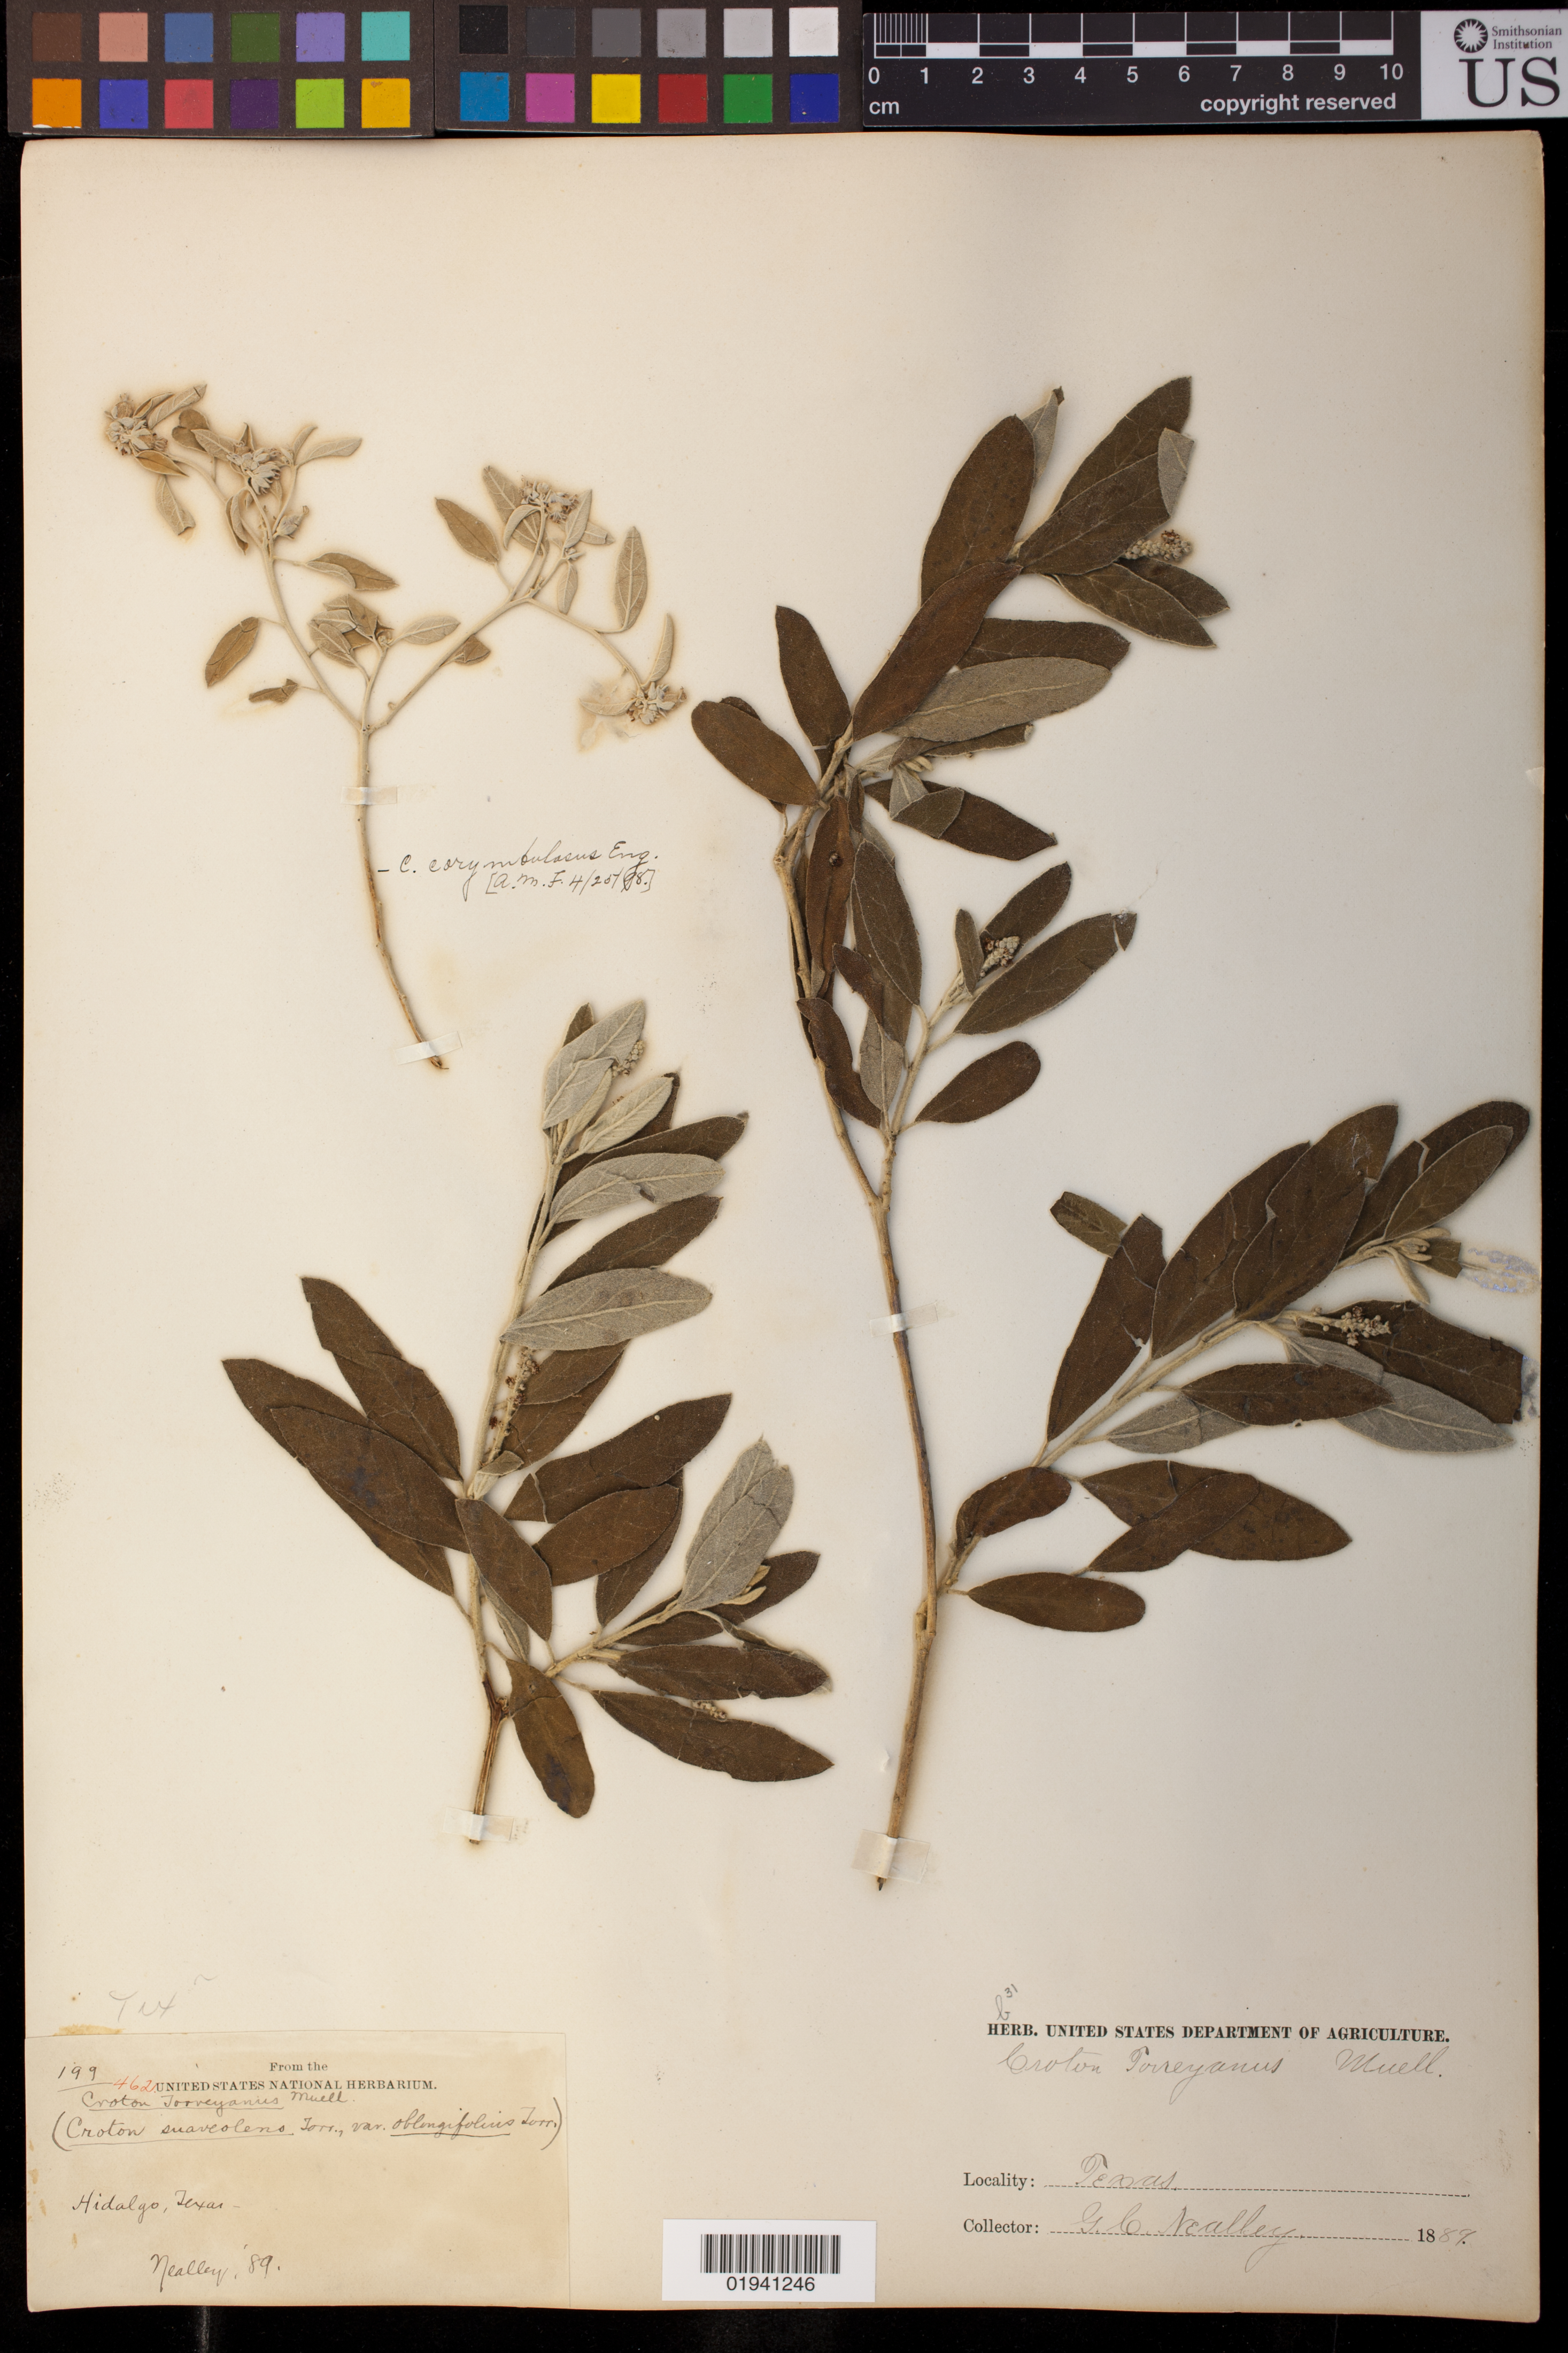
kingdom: Plantae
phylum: Tracheophyta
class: Magnoliopsida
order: Malpighiales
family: Euphorbiaceae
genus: Croton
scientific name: Croton corymbulosus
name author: Engelm.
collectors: G. C. Nealley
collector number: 199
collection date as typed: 1889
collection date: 1889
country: United States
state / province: Texas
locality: Hildago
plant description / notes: Coll. no. may also be 462.